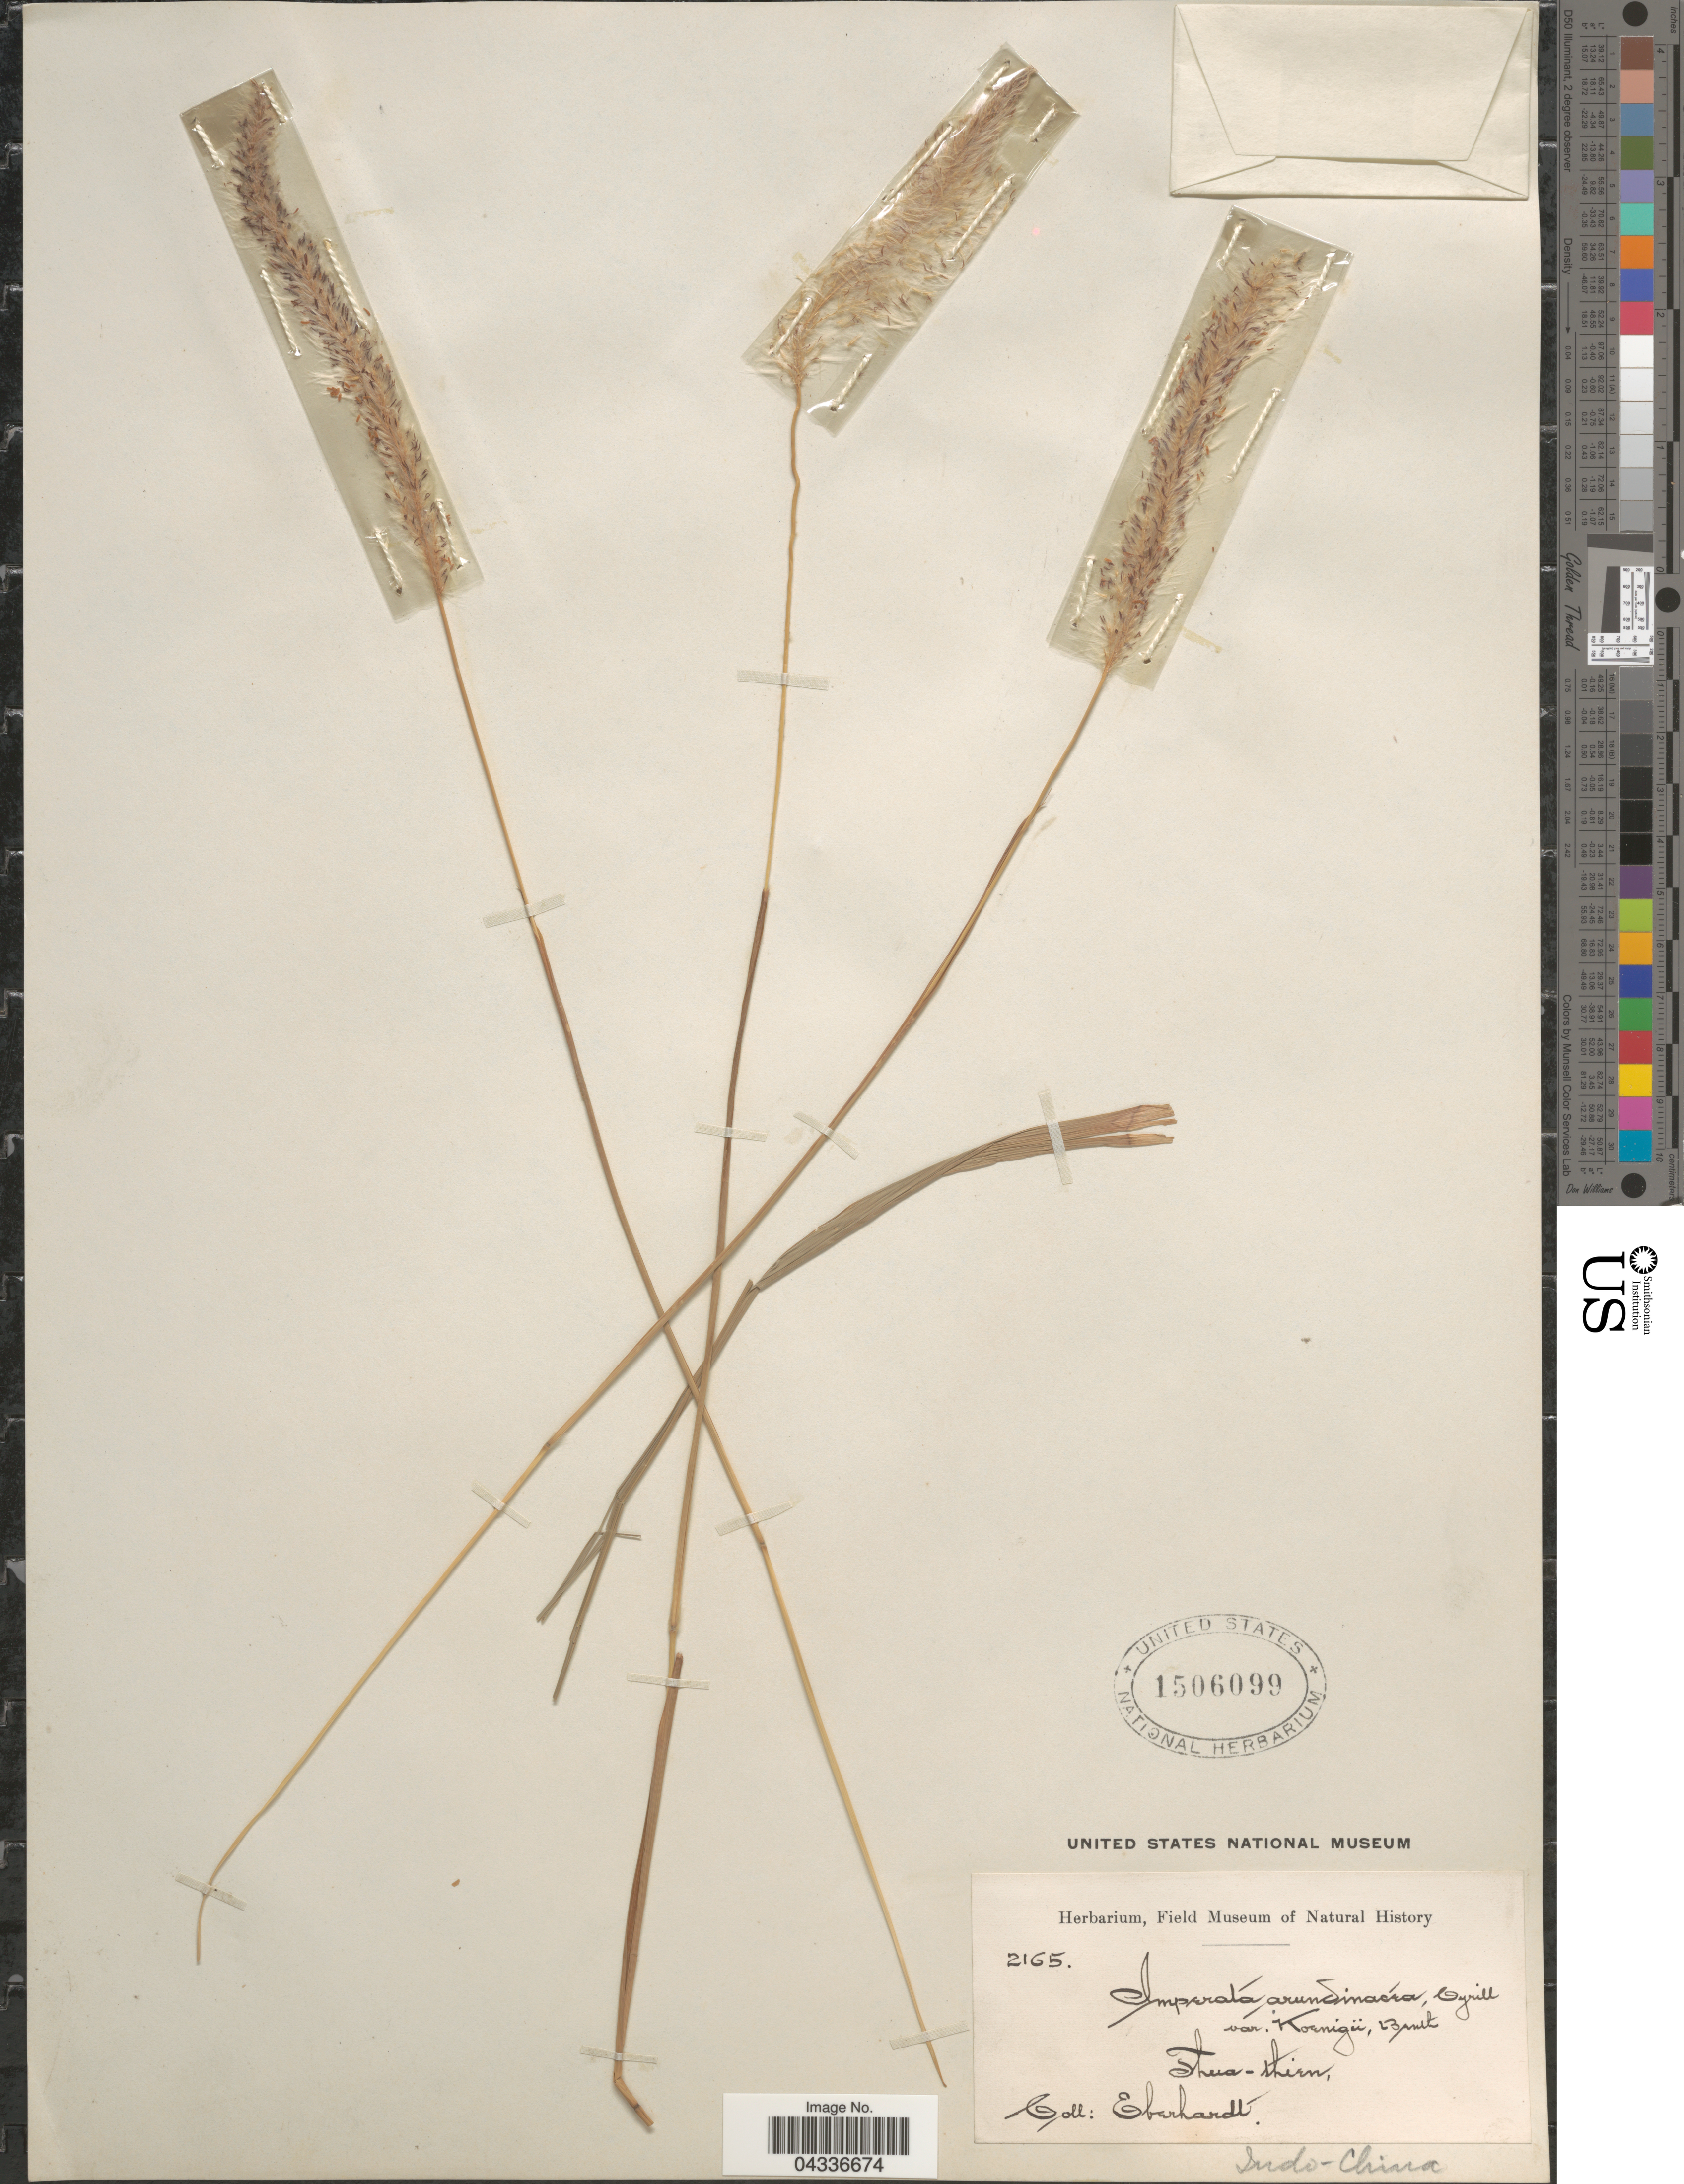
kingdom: Plantae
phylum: Tracheophyta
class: Liliopsida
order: Poales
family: Poaceae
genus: Imperata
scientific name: Imperata cylindrica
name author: (L.) P. Beauv.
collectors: Eberhardt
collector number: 2165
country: Vietnam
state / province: Thua Thien-Hue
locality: Thua-thien. Indo-China.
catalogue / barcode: US 1506099